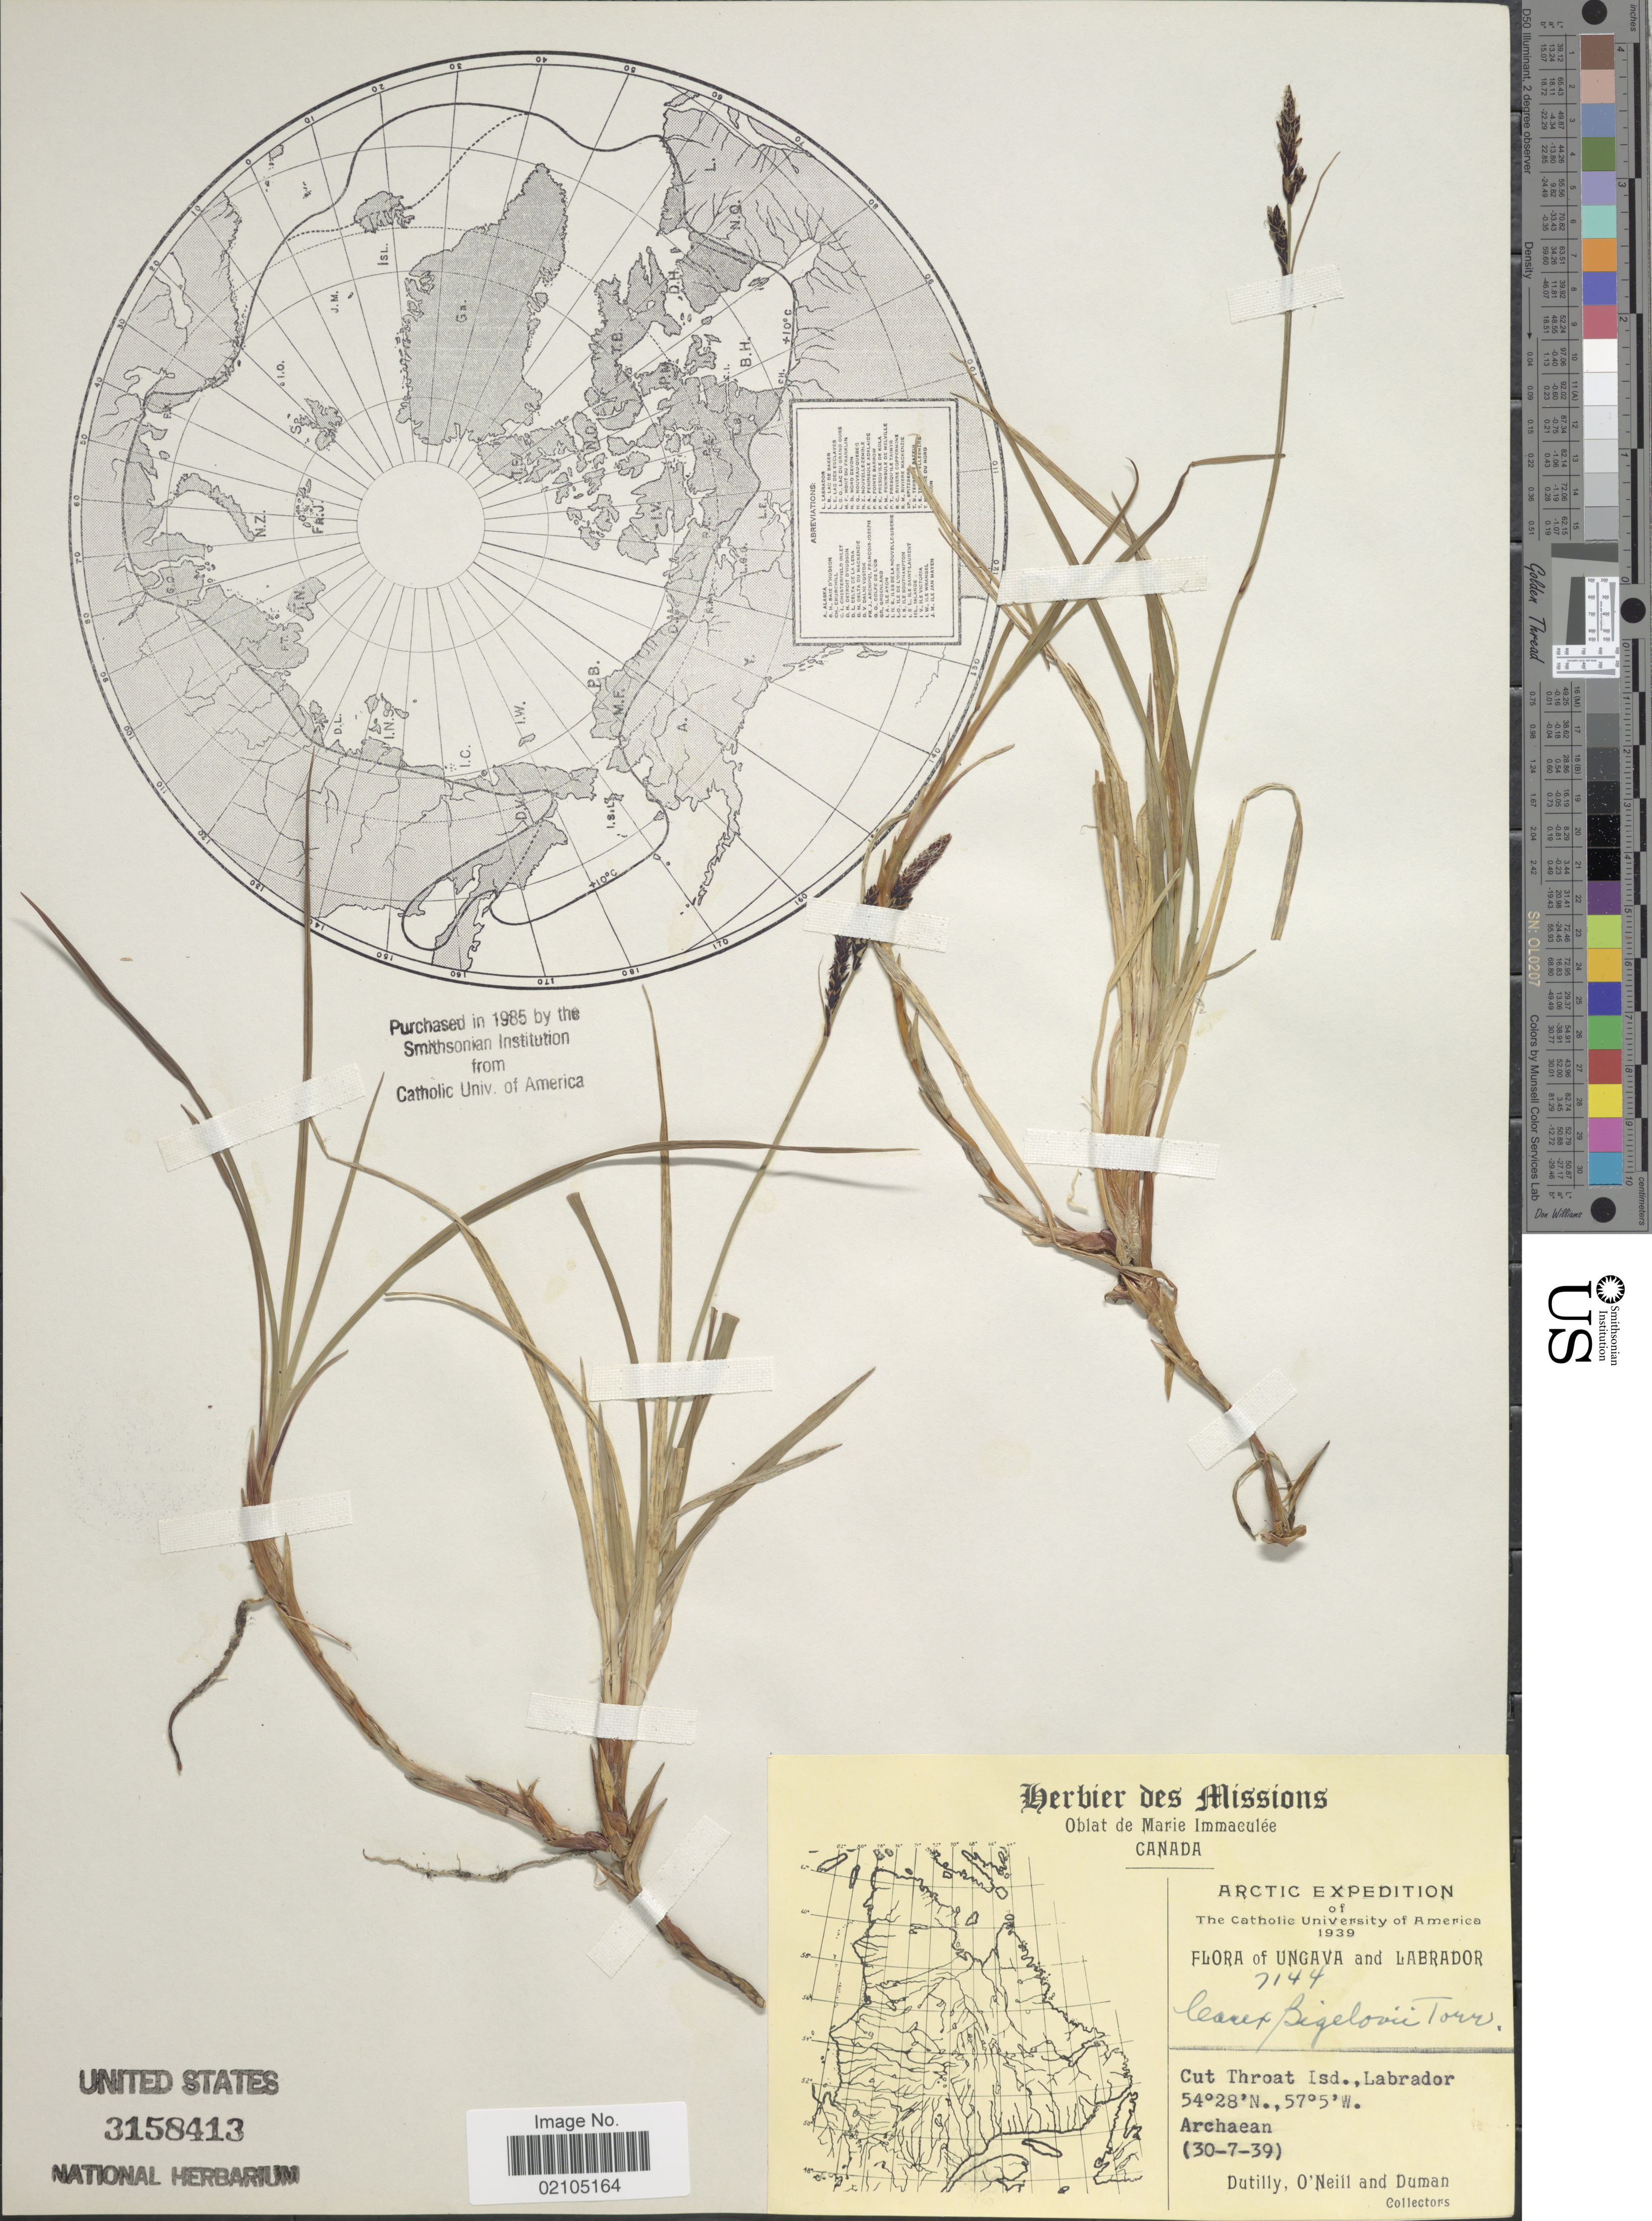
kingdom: Plantae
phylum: Tracheophyta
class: Liliopsida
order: Poales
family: Cyperaceae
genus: Carex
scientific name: Carex bigelowii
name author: Torr. ex Schwein.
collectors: -. Dutilly, -. O'Neill & -. Duman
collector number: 7144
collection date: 1939-07-30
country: Canada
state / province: Newfoundland and Labrador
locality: Cut Throat lsd., Labrador, Archaean. Arctic.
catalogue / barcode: US 3158413